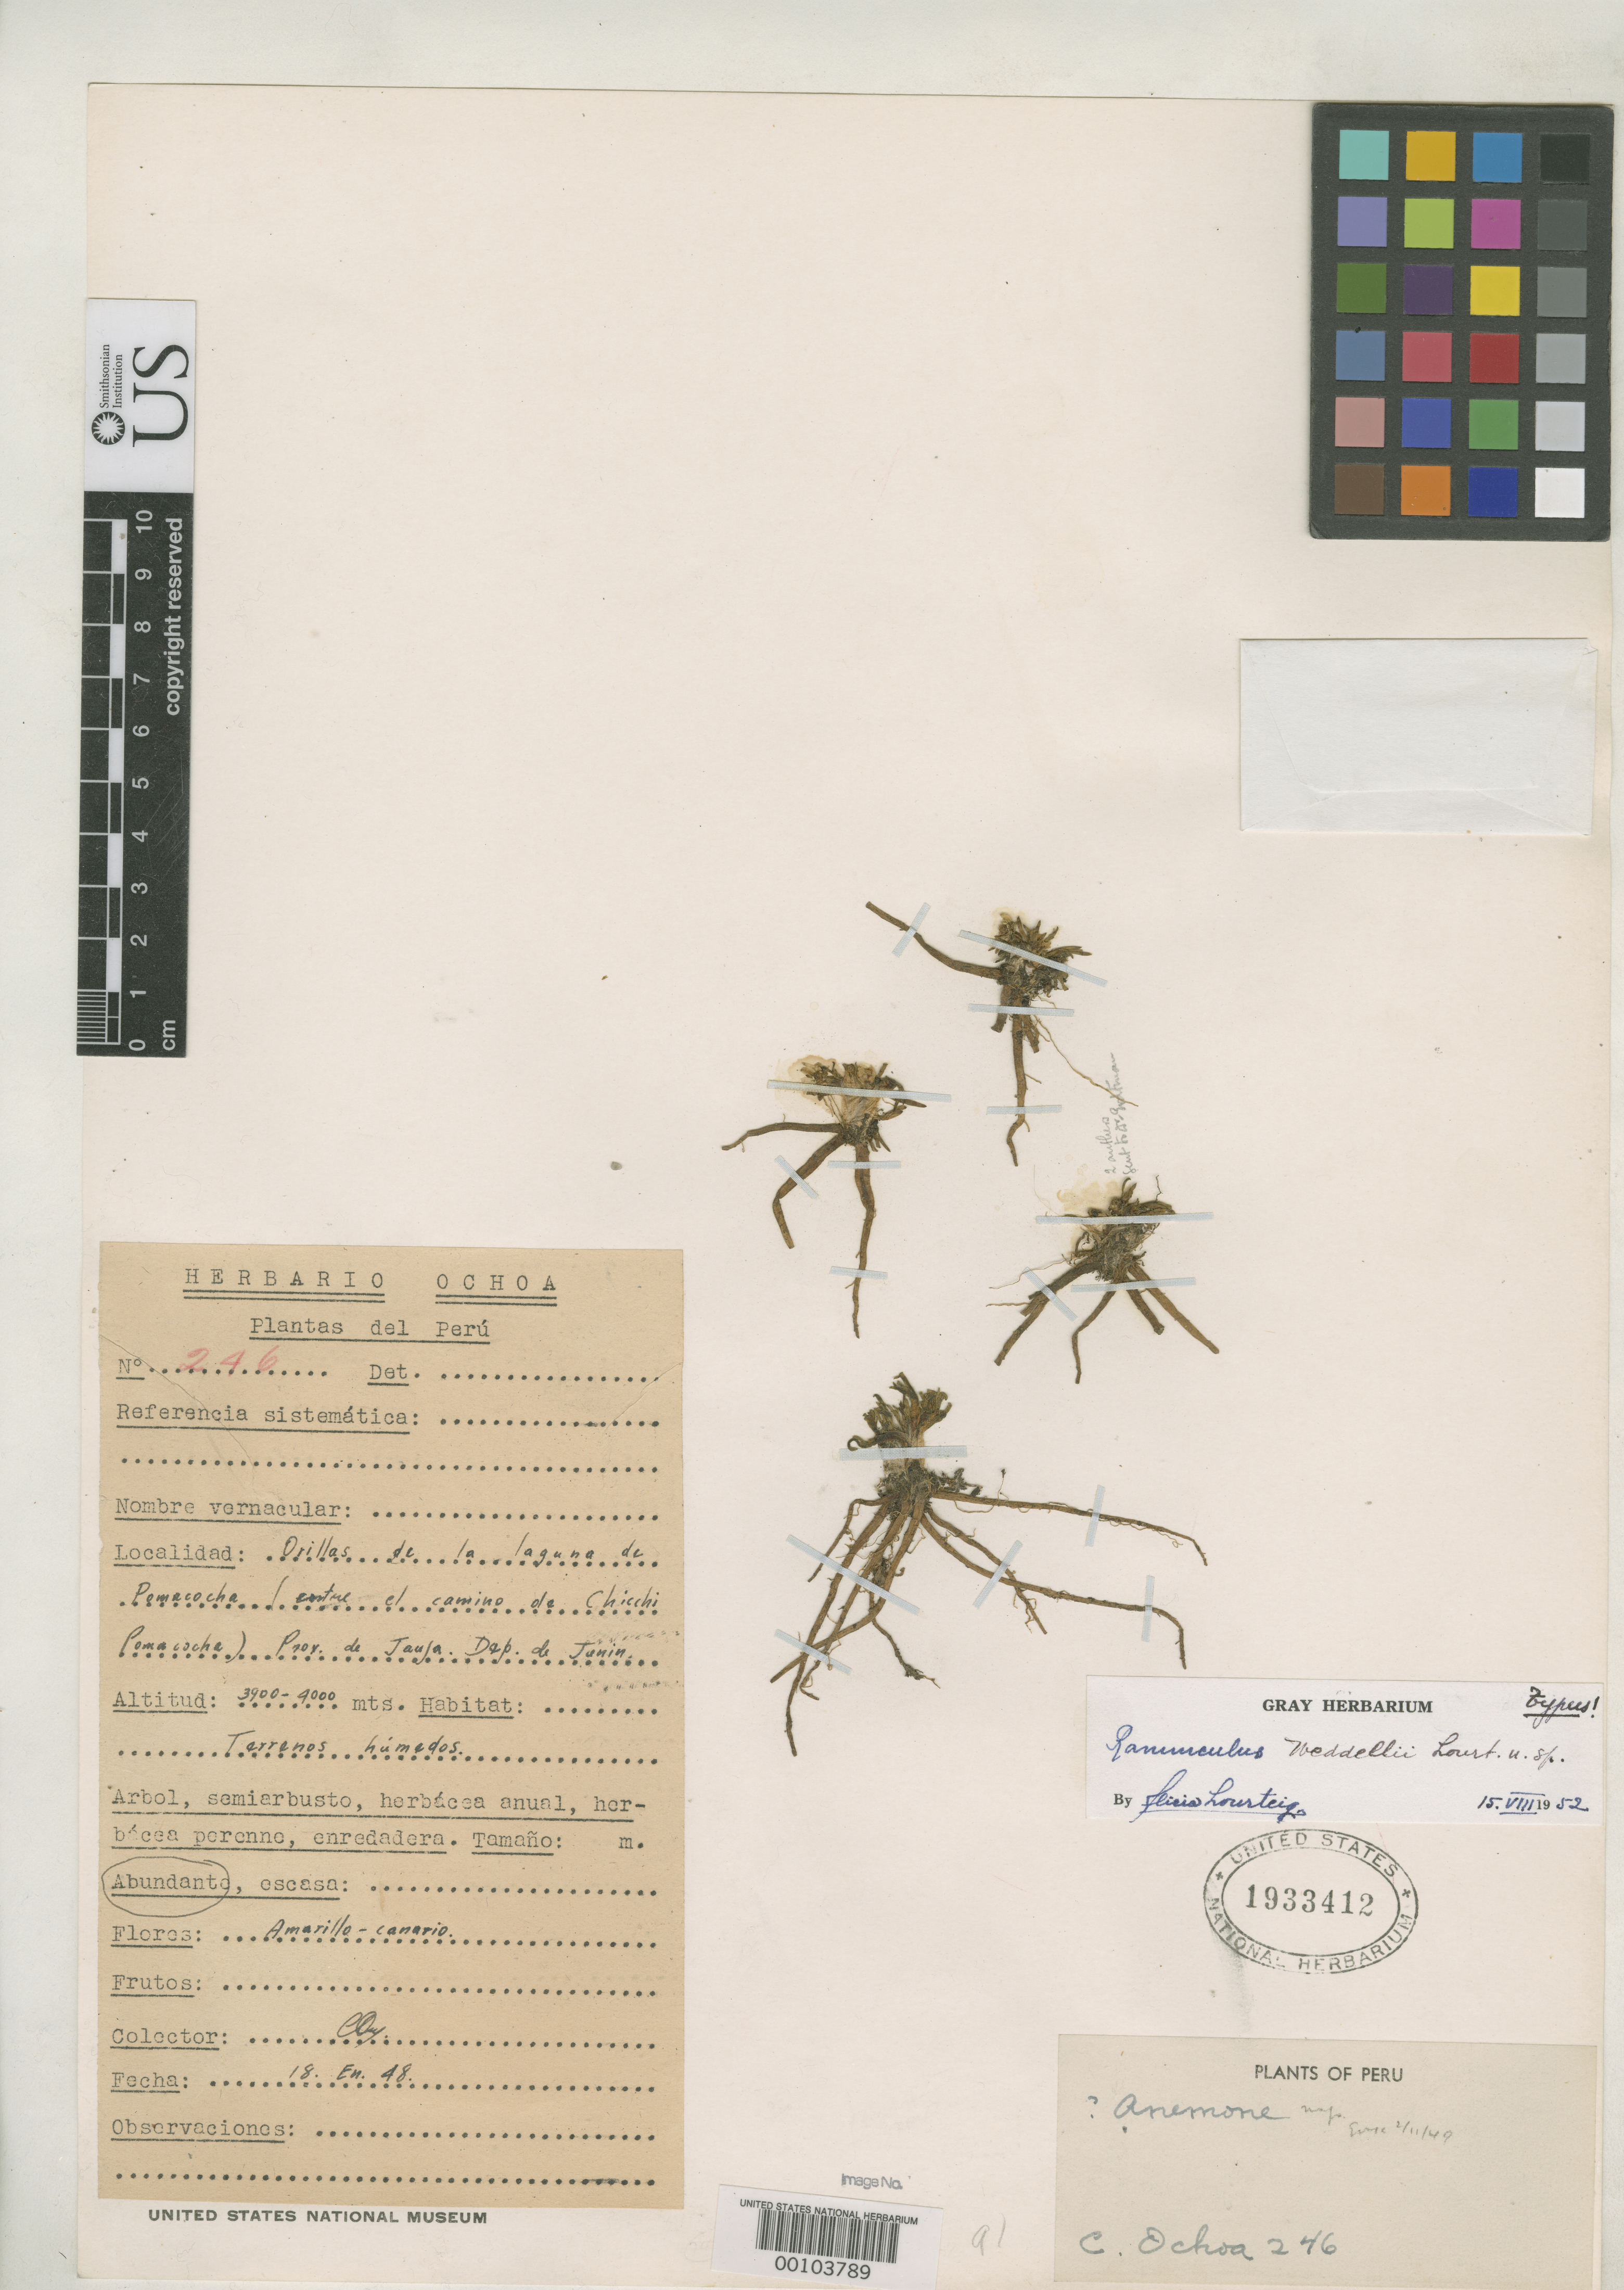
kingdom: Plantae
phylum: Tracheophyta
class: Magnoliopsida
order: Ranunculales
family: Ranunculaceae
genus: Ranunculus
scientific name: Ranunculus weddellii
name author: Lourteig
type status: Holotype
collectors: C. M. Ochoa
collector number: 246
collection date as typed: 18 Jan 1948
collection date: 1948-01-18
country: Peru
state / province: Junín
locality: Pomacocha.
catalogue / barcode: US 1933412